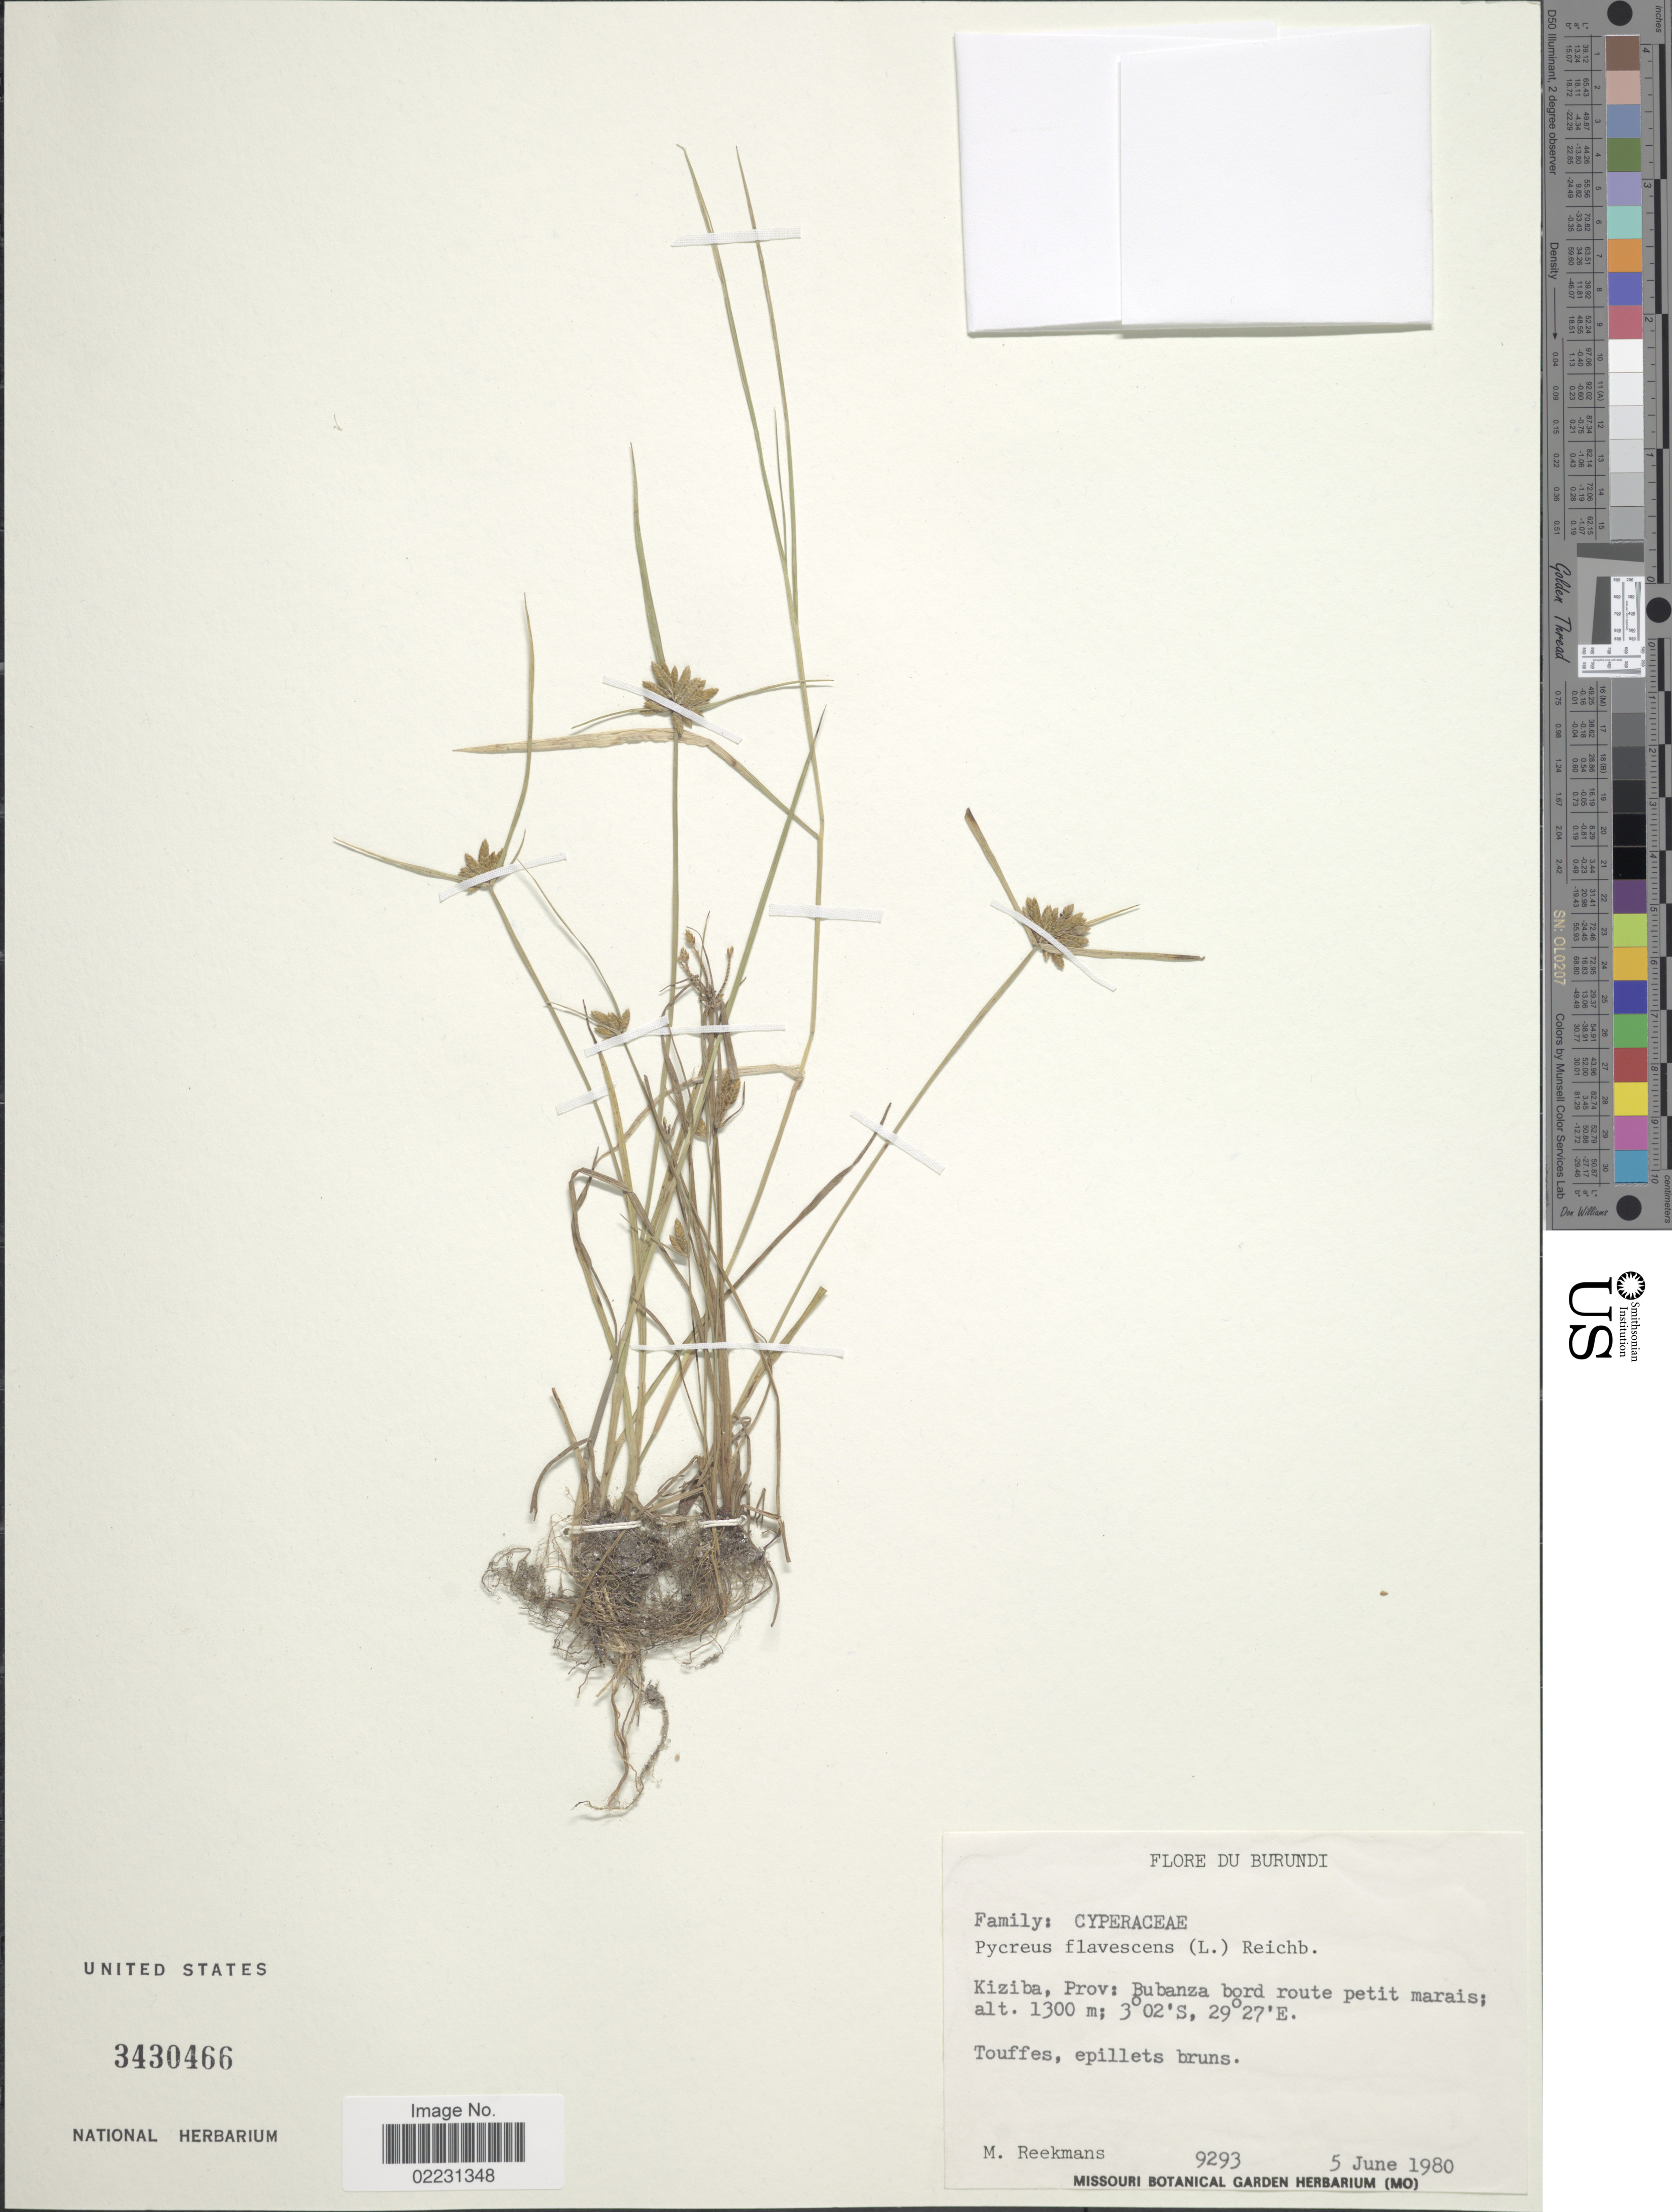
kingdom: Plantae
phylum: Tracheophyta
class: Liliopsida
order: Poales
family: Cyperaceae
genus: Cyperus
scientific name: Cyperus flavescens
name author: L.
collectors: M. Reekmans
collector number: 9293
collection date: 1980-06-05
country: Burundi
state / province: Bubanza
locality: Kiziba, Prov: Bubanza bord route petit marais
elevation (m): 1300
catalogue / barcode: US 3430466